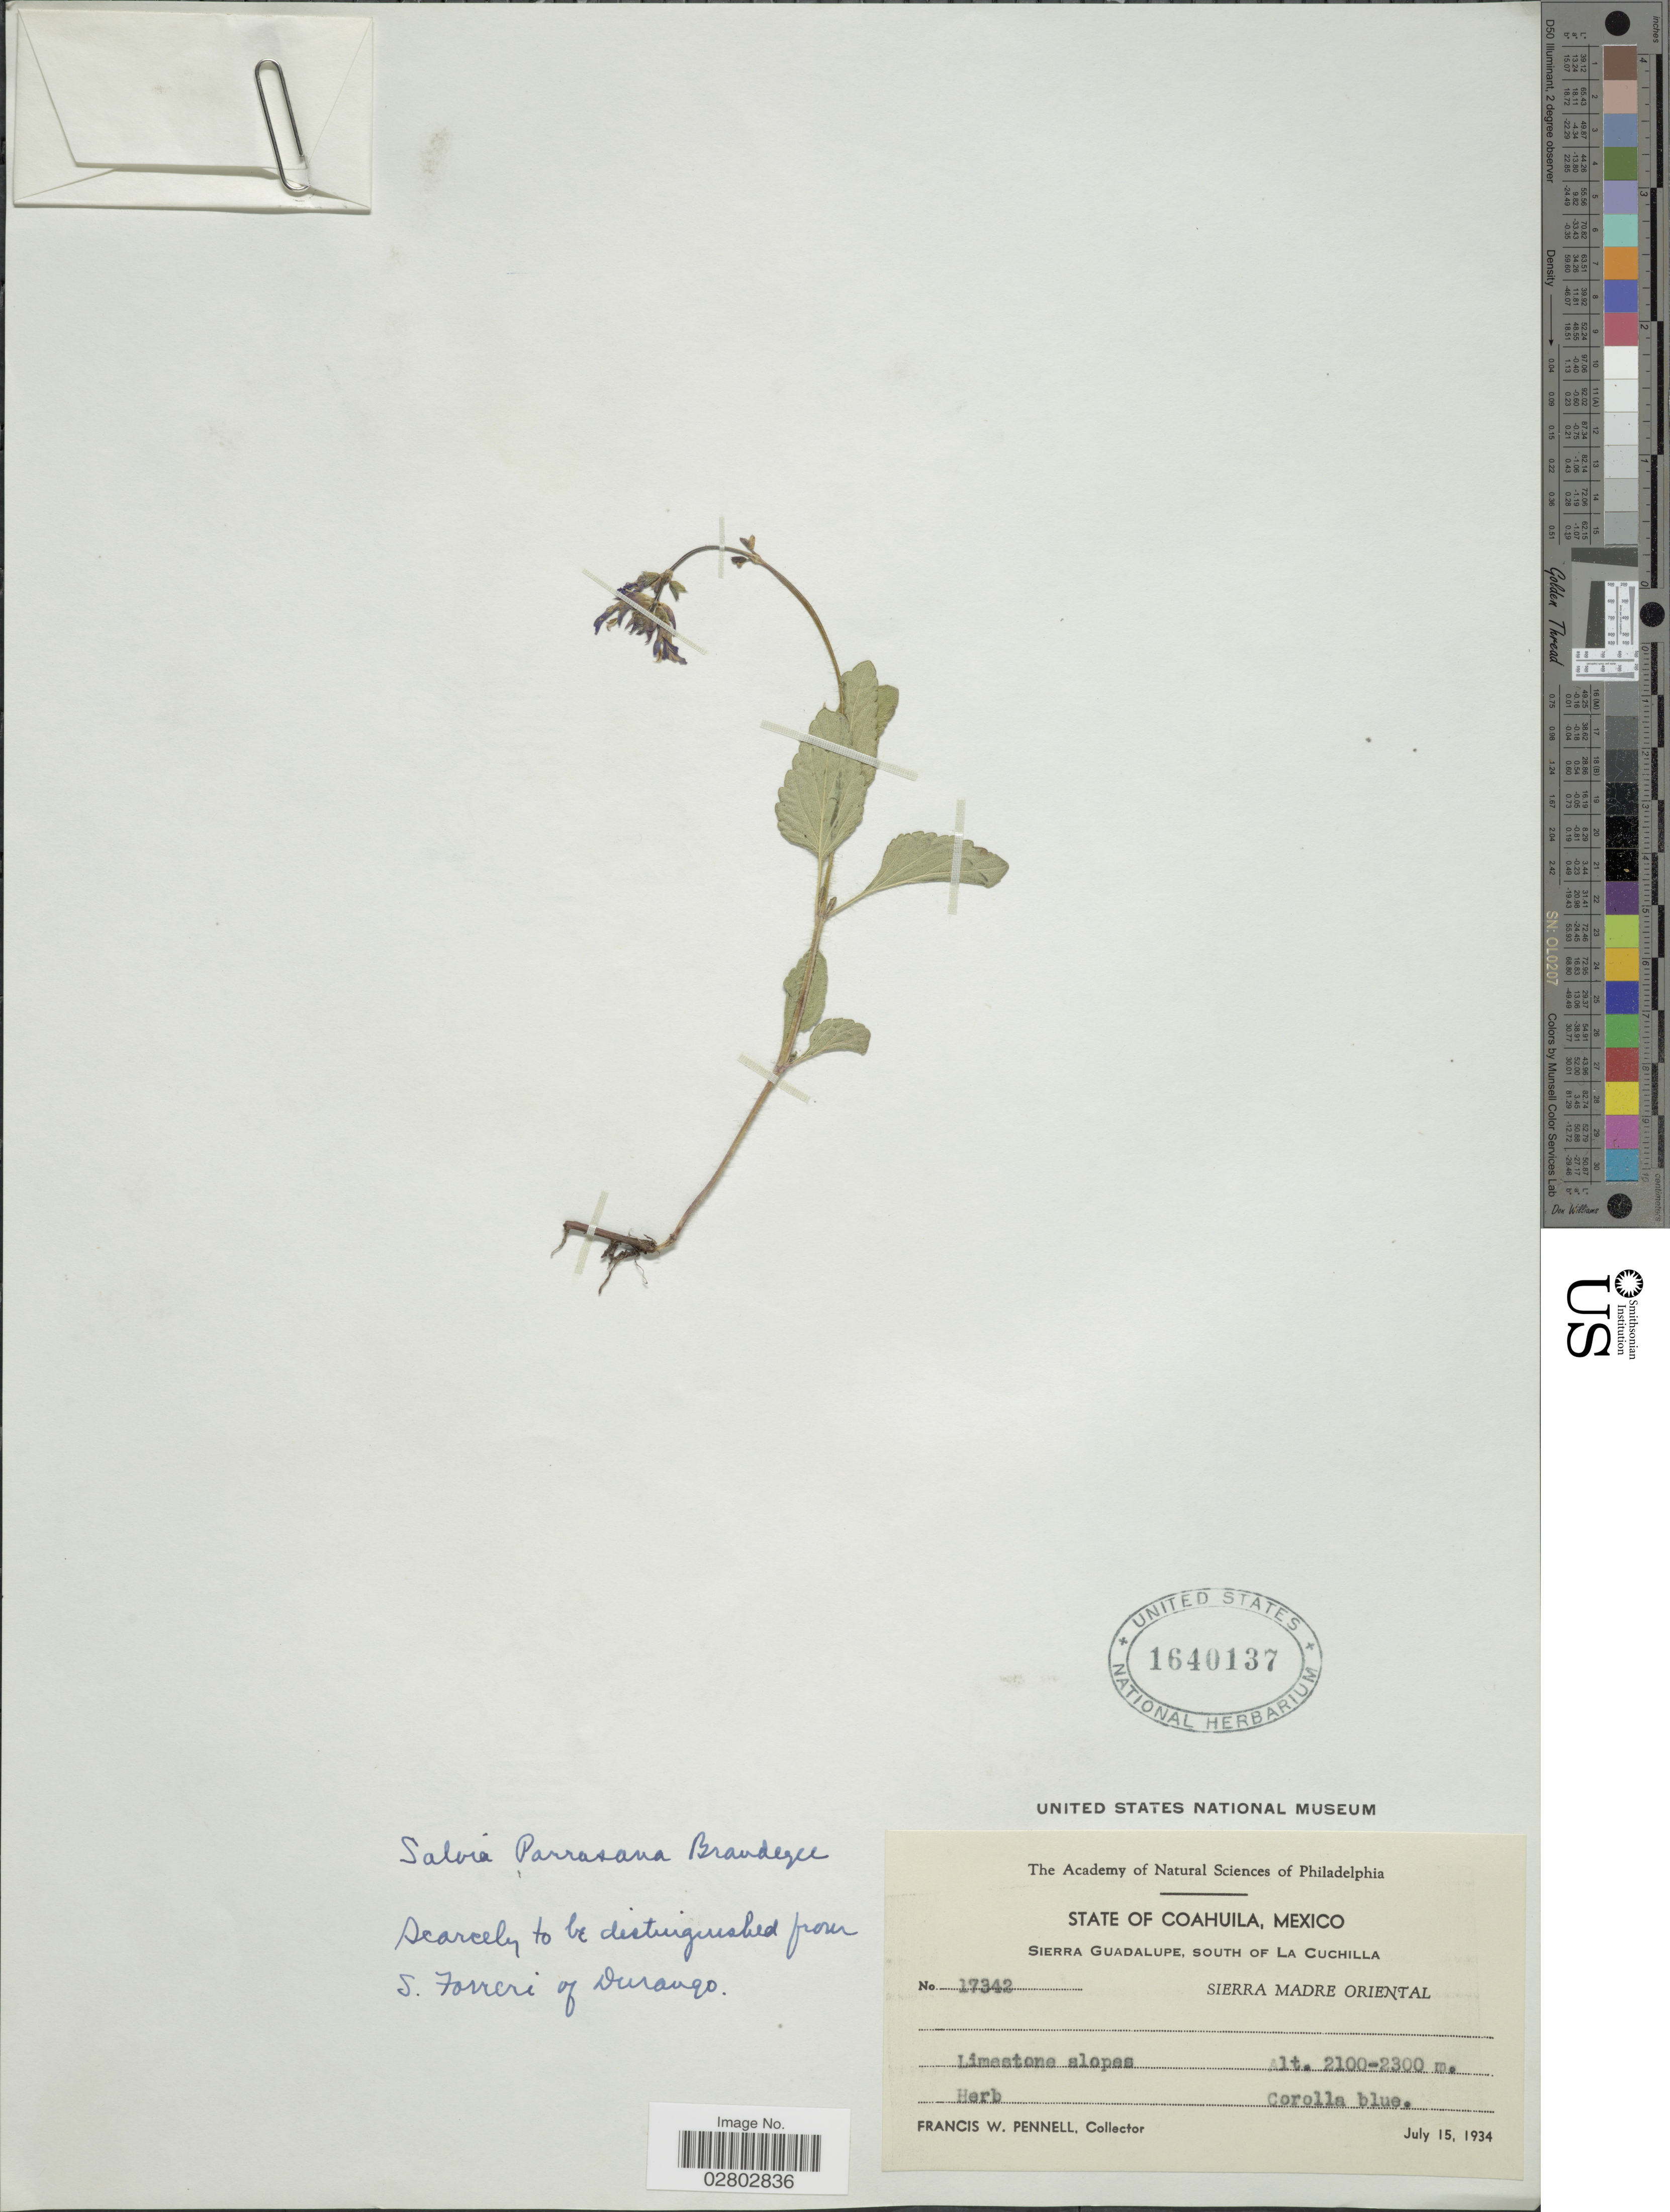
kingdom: Plantae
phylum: Tracheophyta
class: Magnoliopsida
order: Lamiales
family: Lamiaceae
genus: Salvia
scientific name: Salvia parrasana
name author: Brandegee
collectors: F. W. Pennell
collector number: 17342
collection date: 1934-07-15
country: Mexico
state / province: Coahuila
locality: State of Coahuila, Sierra Guadalupe, South of La Cuchilla, Sierra Madre Oriental.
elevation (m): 2100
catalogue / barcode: US 1640137